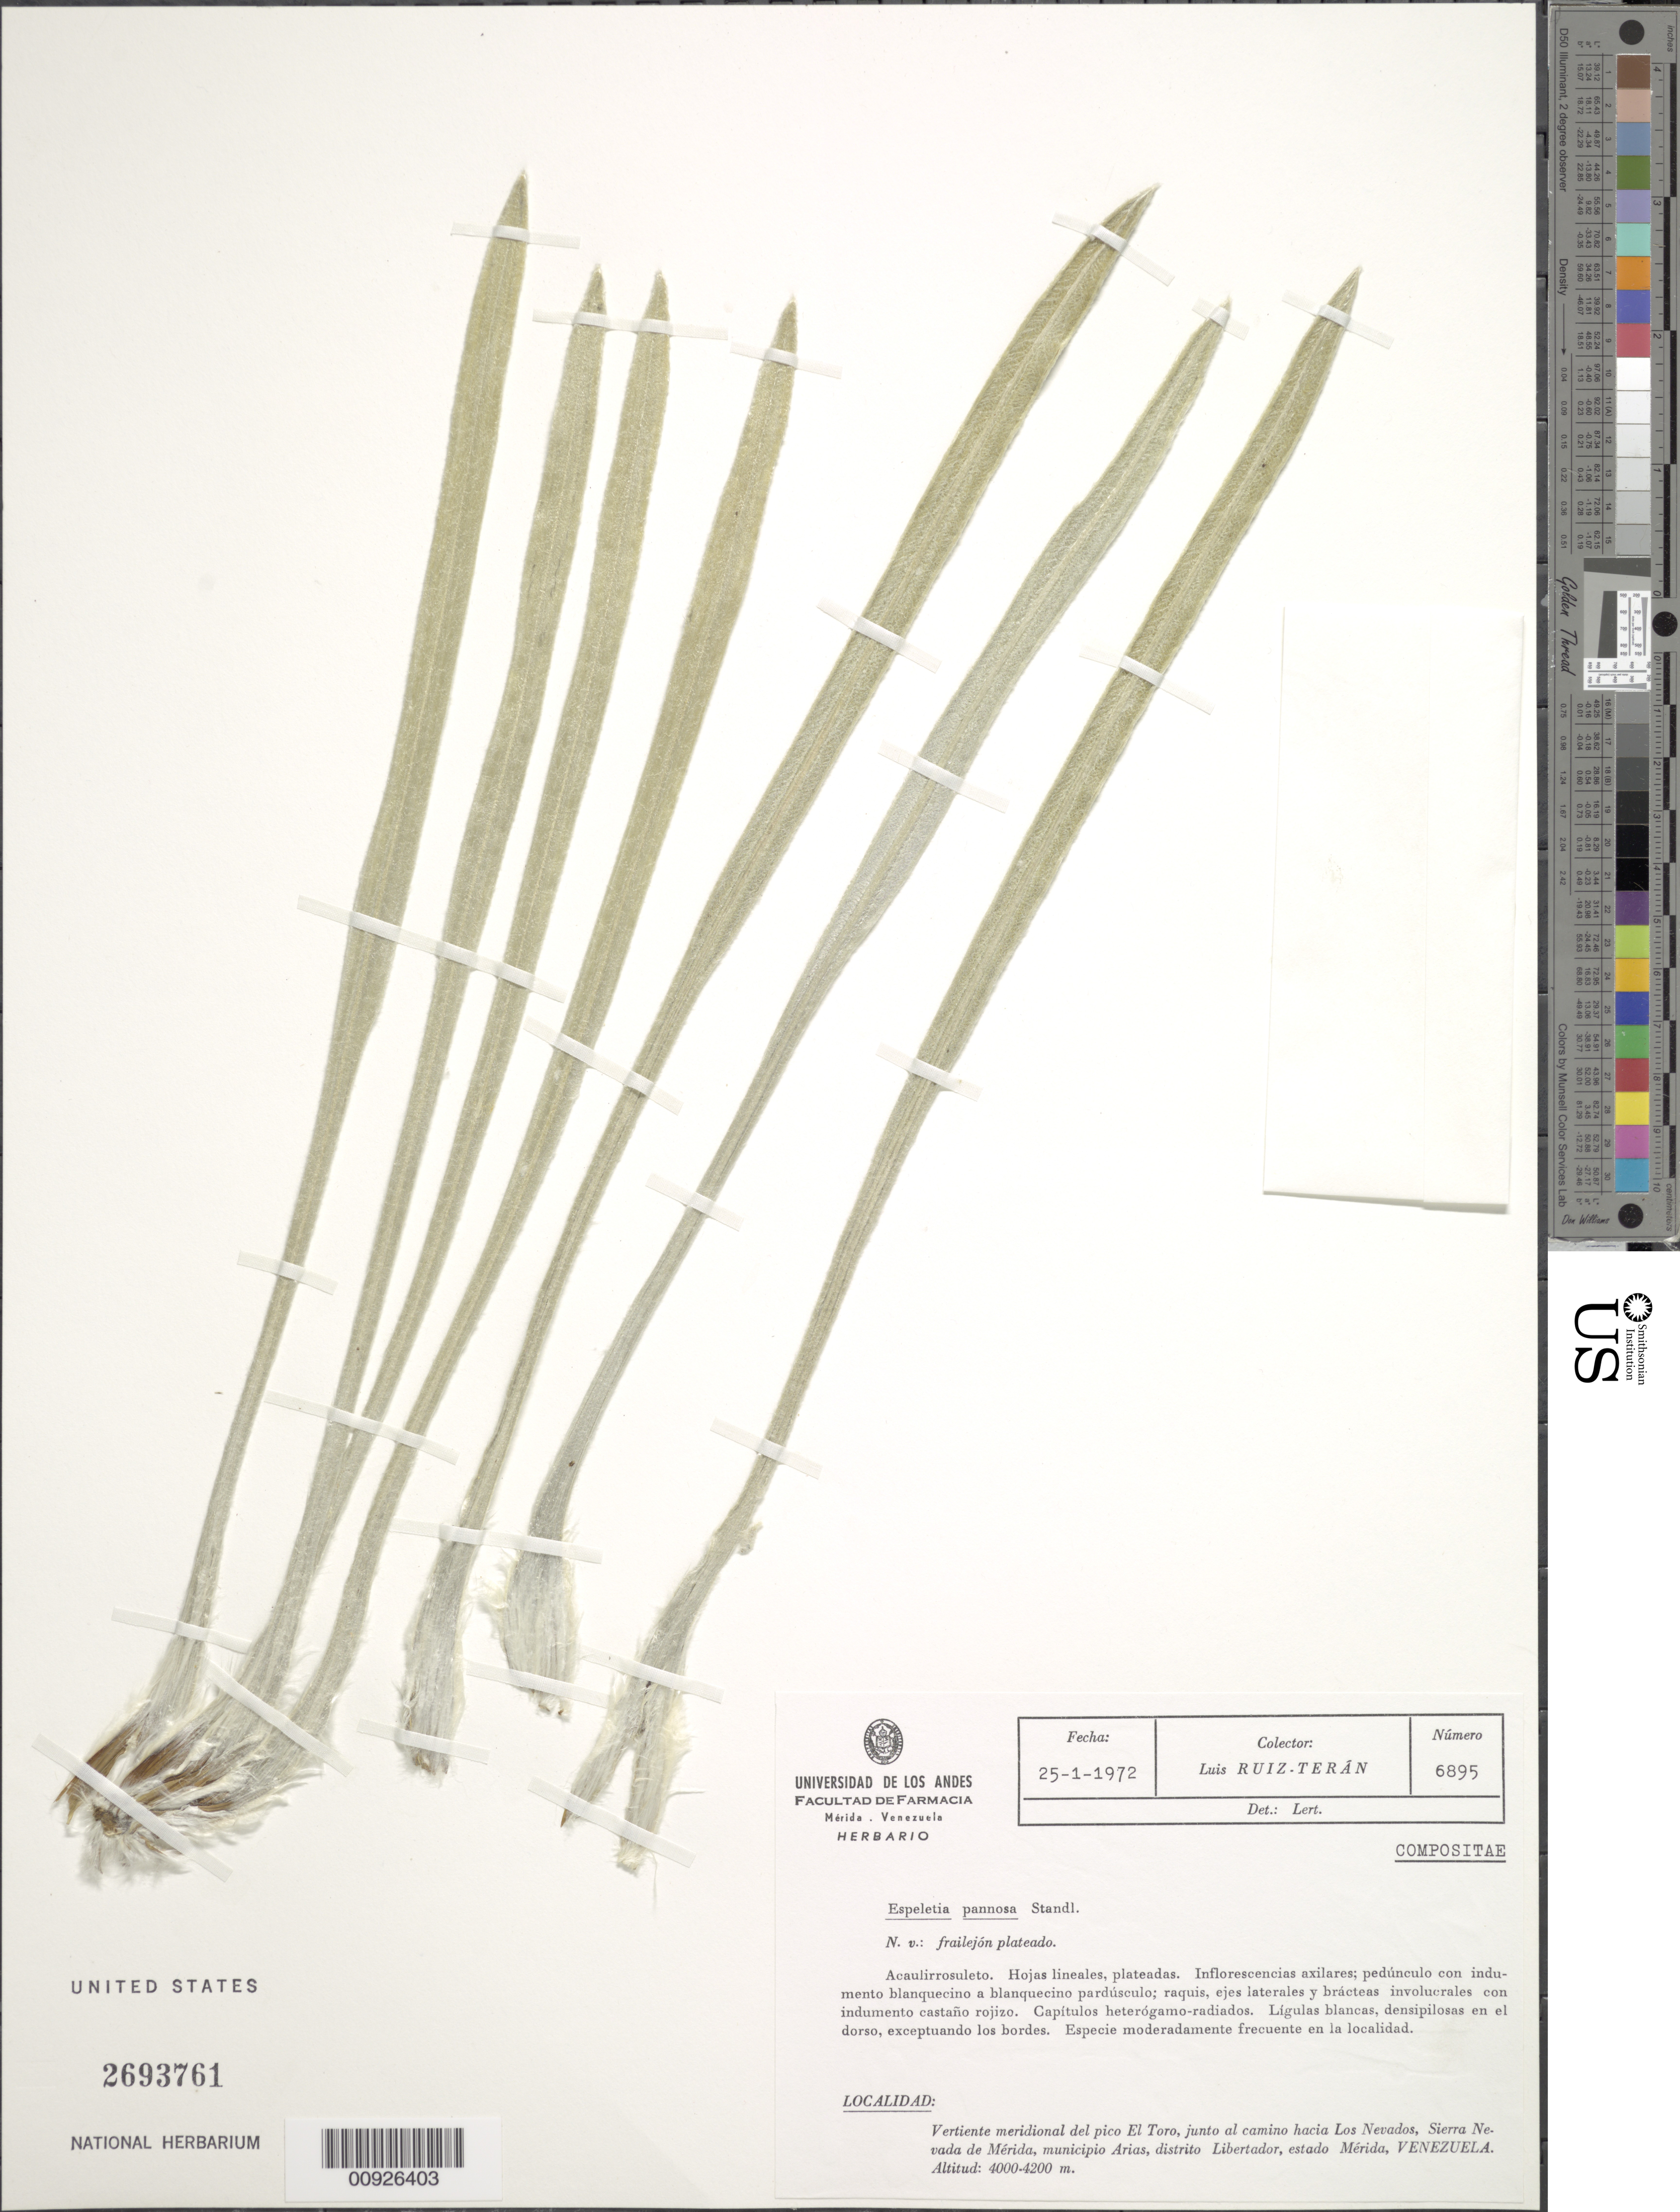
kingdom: Plantae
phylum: Tracheophyta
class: Magnoliopsida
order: Asterales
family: Asteraceae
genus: Espeletiopsis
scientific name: Espeletiopsis pannosa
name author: (Standl.) Cuatrec.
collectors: L. E. Ruíz-Terán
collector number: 6895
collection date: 1972-01-25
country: Venezuela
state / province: Mérida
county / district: Libertador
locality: Vertiente meridional del pico El Toro, junto al camino hacia Los Nevados, Sierra Nevada de Mérida.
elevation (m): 4000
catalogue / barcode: US 2693761